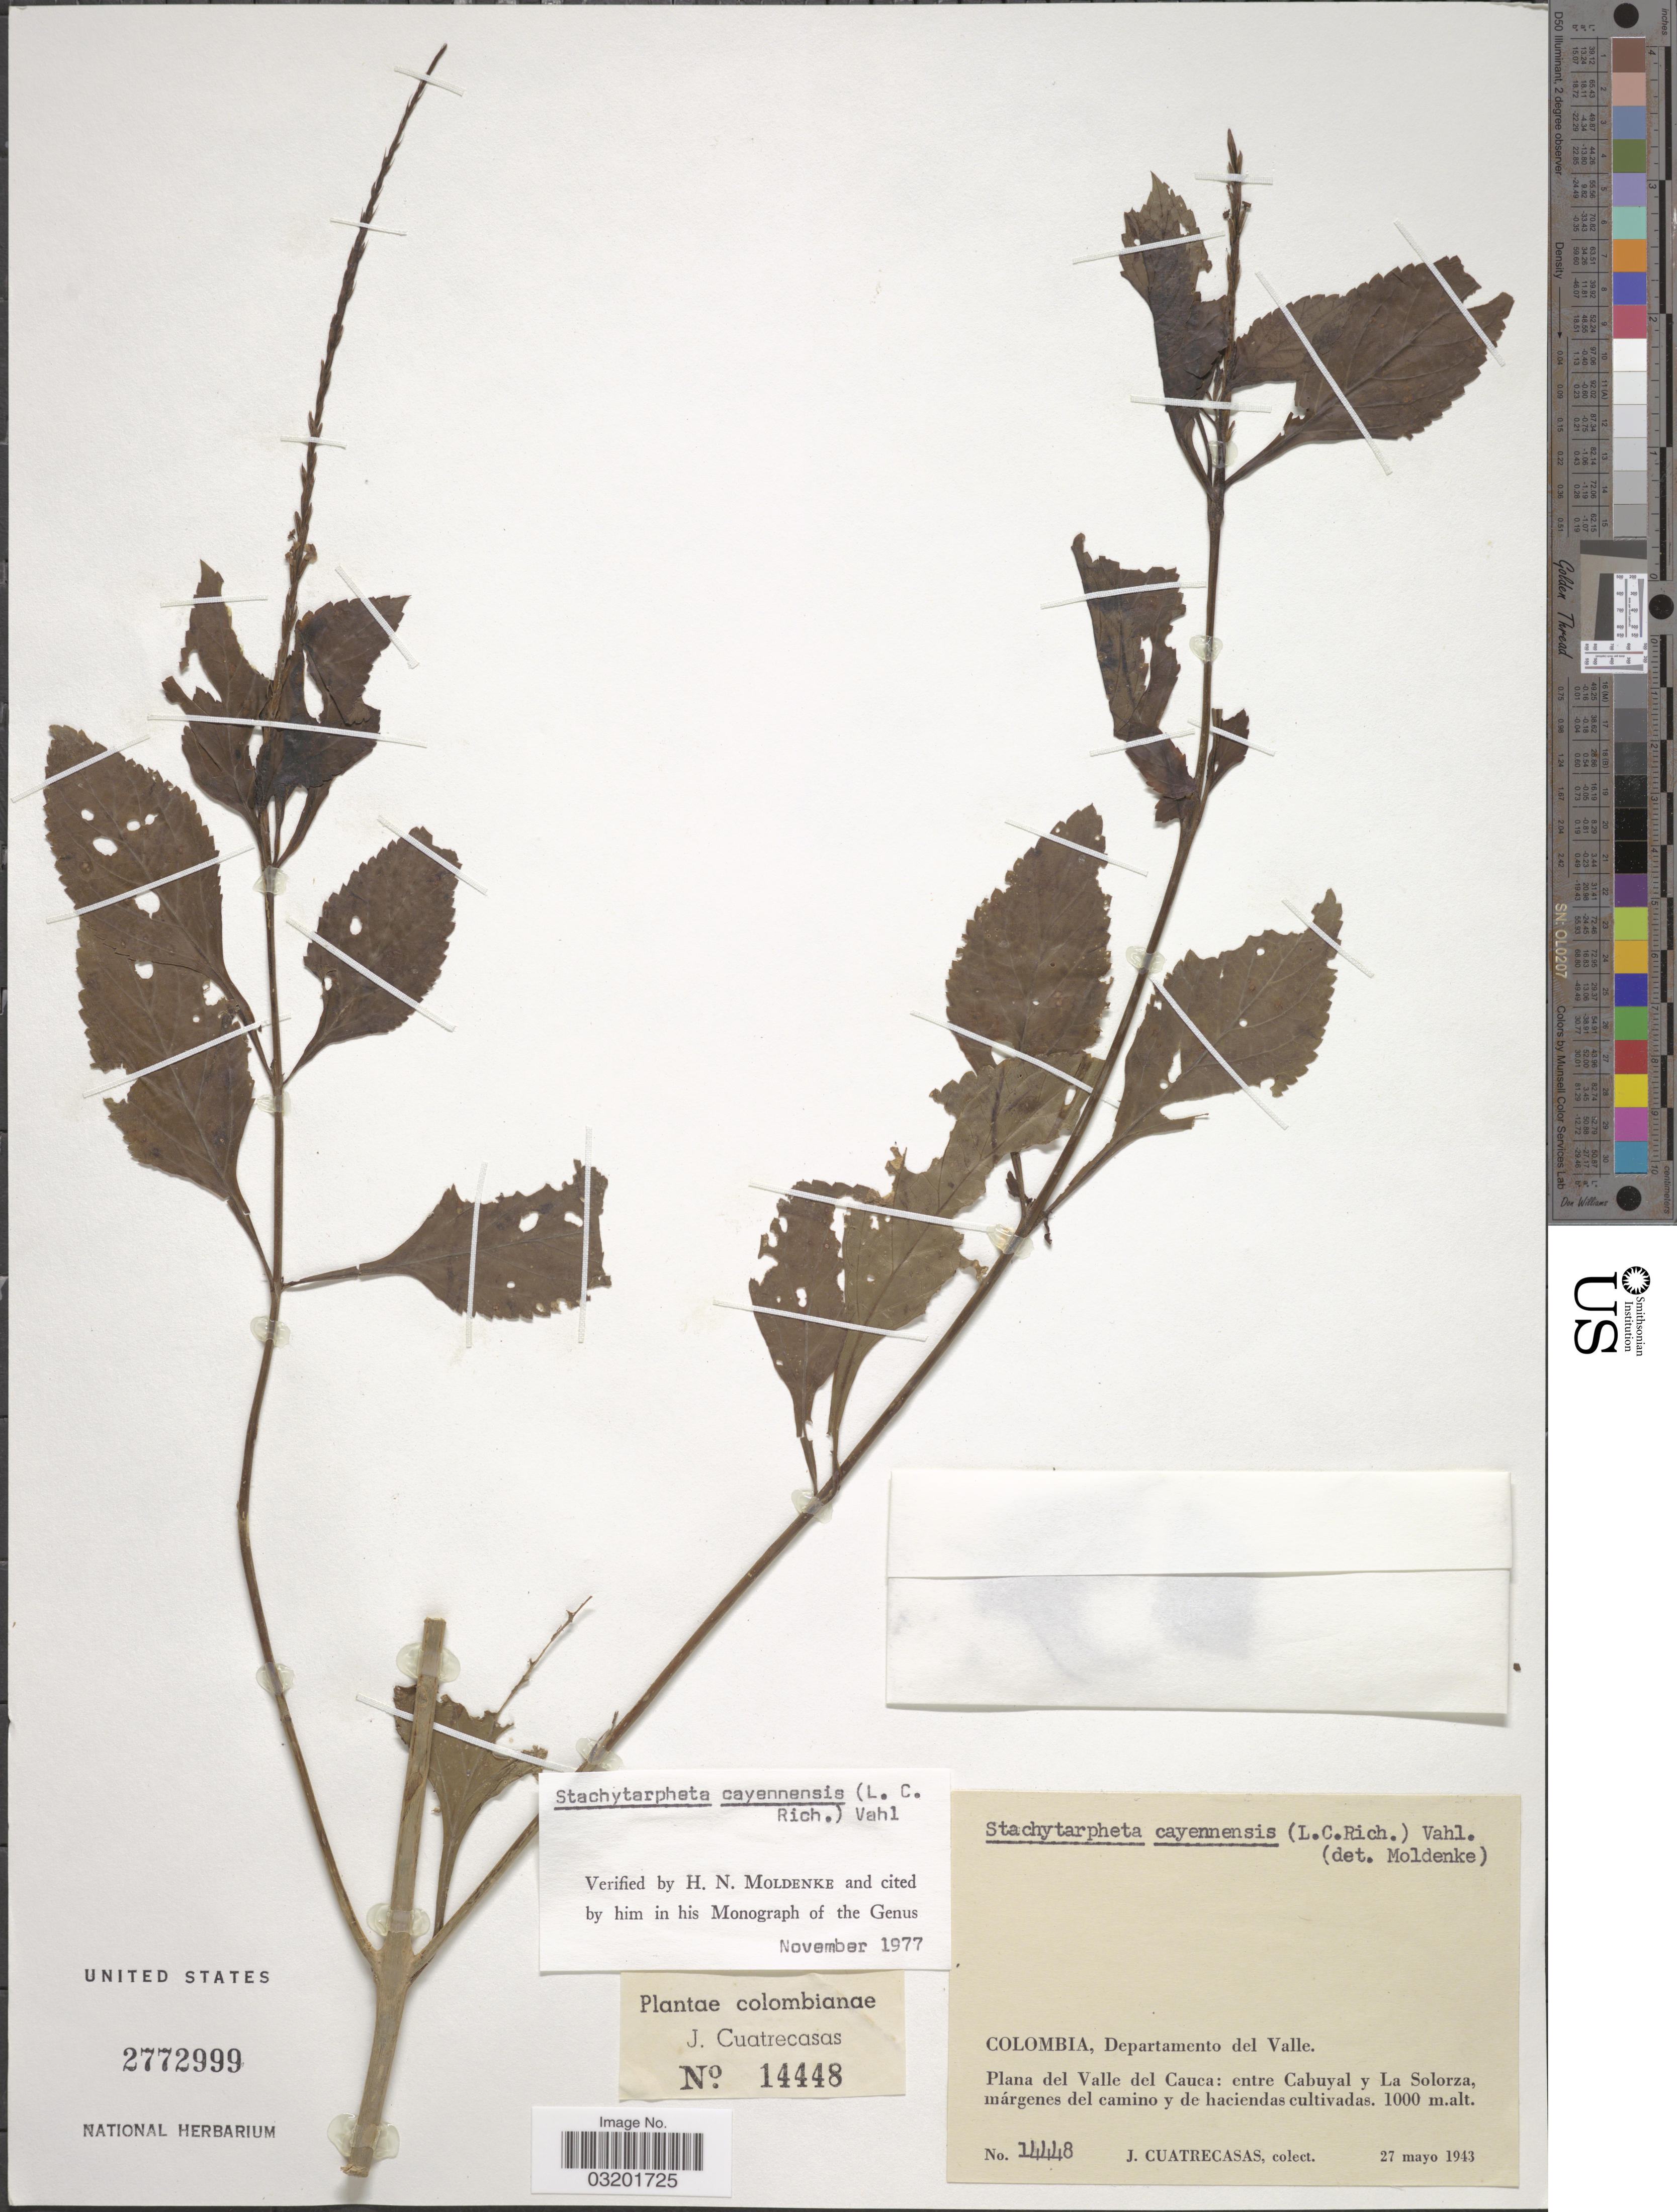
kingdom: Plantae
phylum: Tracheophyta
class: Magnoliopsida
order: Lamiales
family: Verbenaceae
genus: Stachytarpheta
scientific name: Stachytarpheta cayennensis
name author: (Rich.) Vahl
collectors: J. Cuatrecasas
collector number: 14448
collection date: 1943-05-27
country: Colombia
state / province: Valle del Cauca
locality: Departamento de Valle. Plana del Valle del Cauca: entre Cabuyal y La Solorza.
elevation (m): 1000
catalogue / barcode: US 2772999